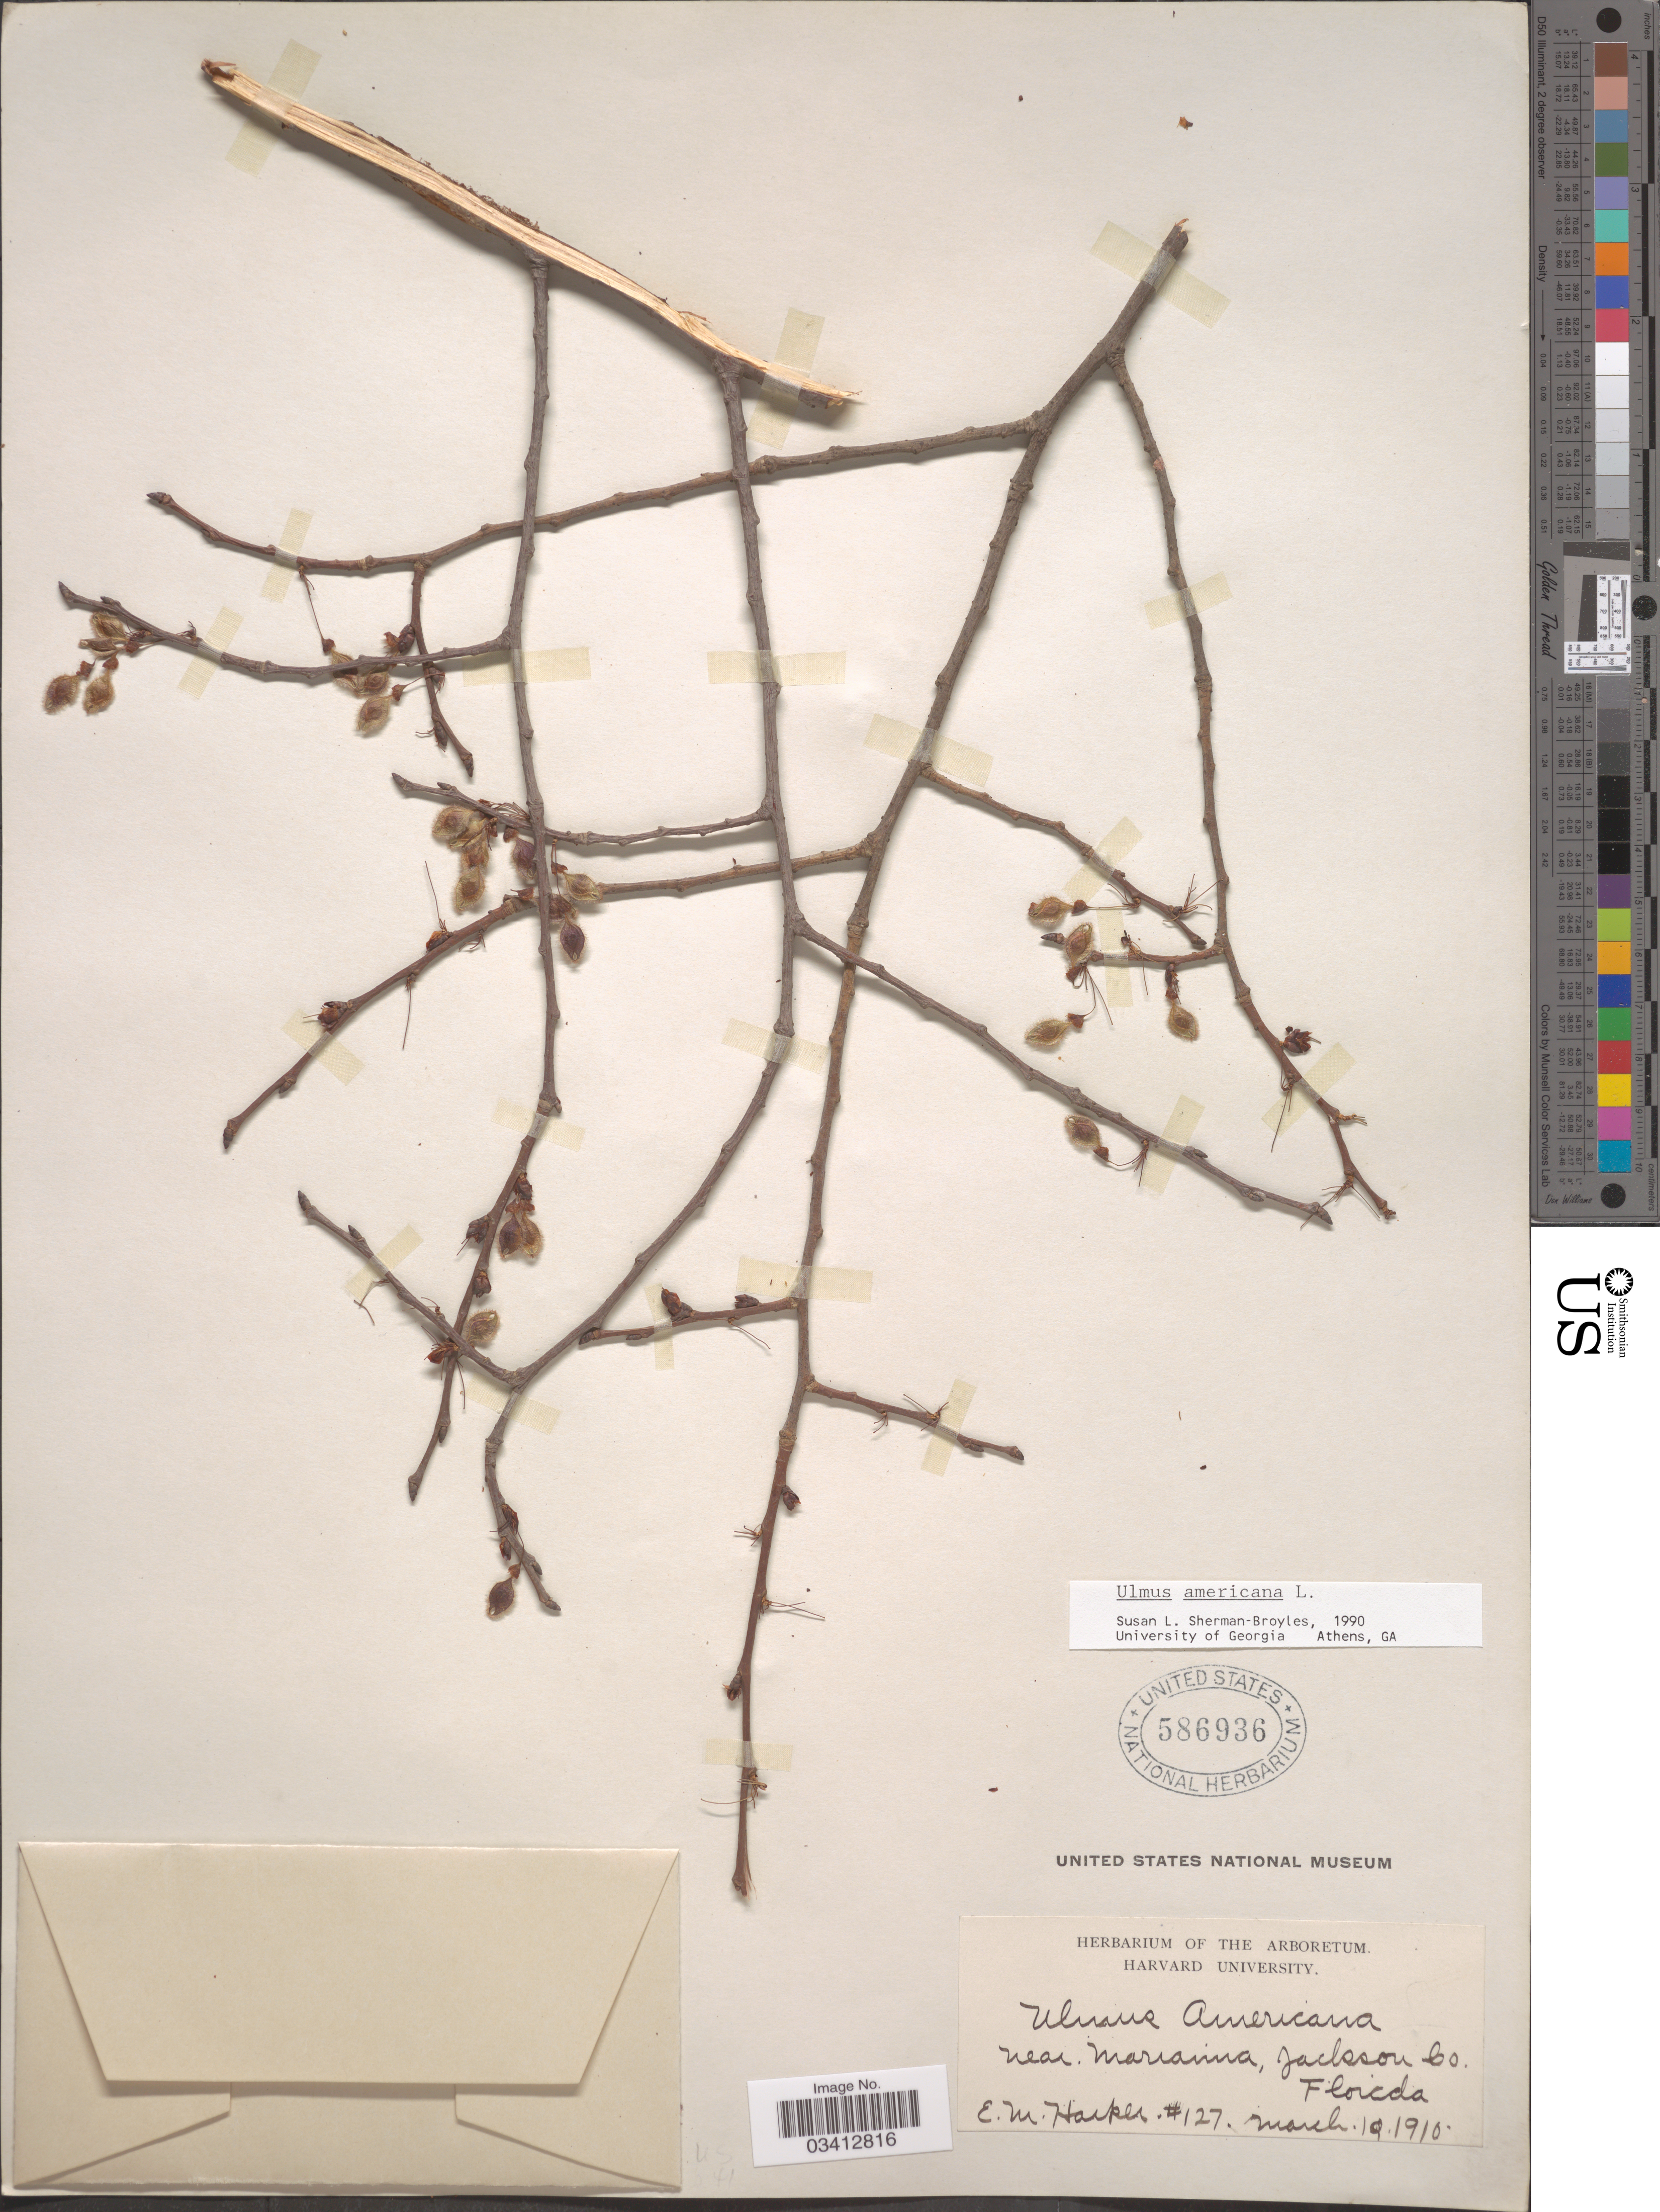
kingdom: Plantae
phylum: Tracheophyta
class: Magnoliopsida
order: Rosales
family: Ulmaceae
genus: Ulmus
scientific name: Ulmus americana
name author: L.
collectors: E. M. Harper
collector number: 127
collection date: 1910-03-10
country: United States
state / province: Florida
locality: Near Marianna, Jackson Co.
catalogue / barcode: US 586936